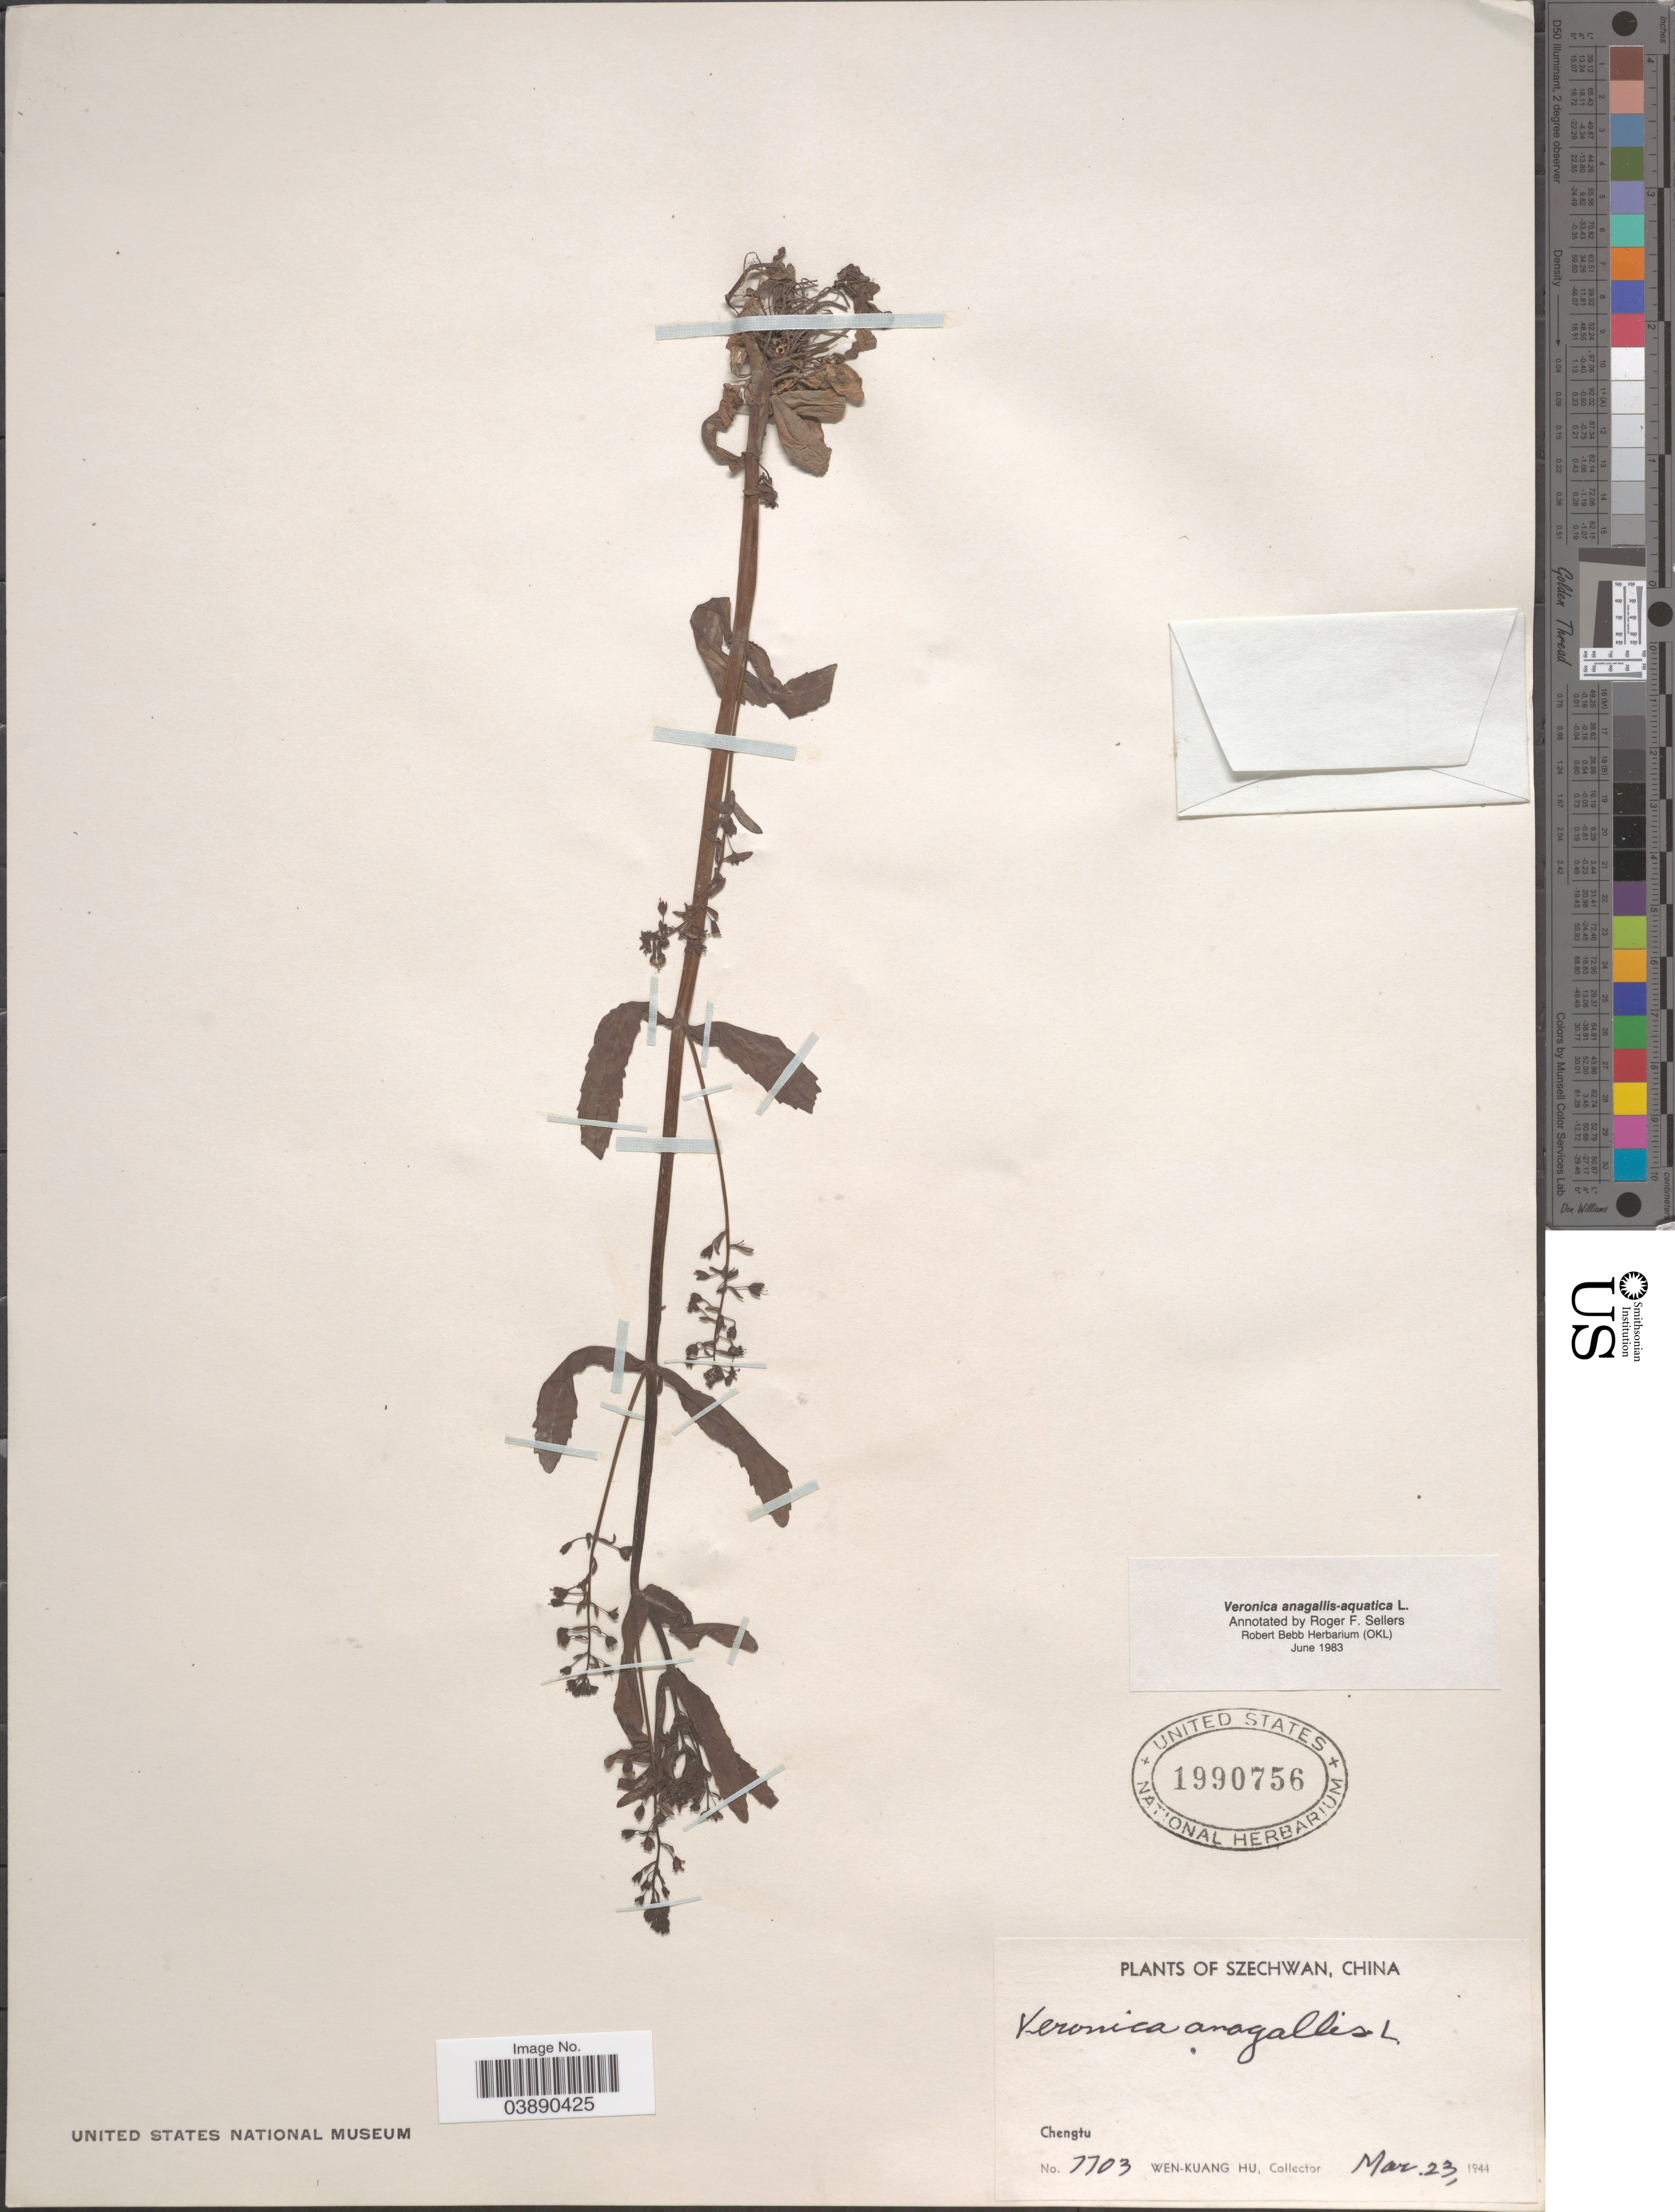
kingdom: Plantae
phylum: Tracheophyta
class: Magnoliopsida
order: Lamiales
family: Plantaginaceae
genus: Veronica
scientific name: Veronica undulata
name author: Wall.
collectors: W. K. Hu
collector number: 7703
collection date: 1944-03-23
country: China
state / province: Sichuan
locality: Szechwan. Chengtu.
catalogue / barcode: US 1990756